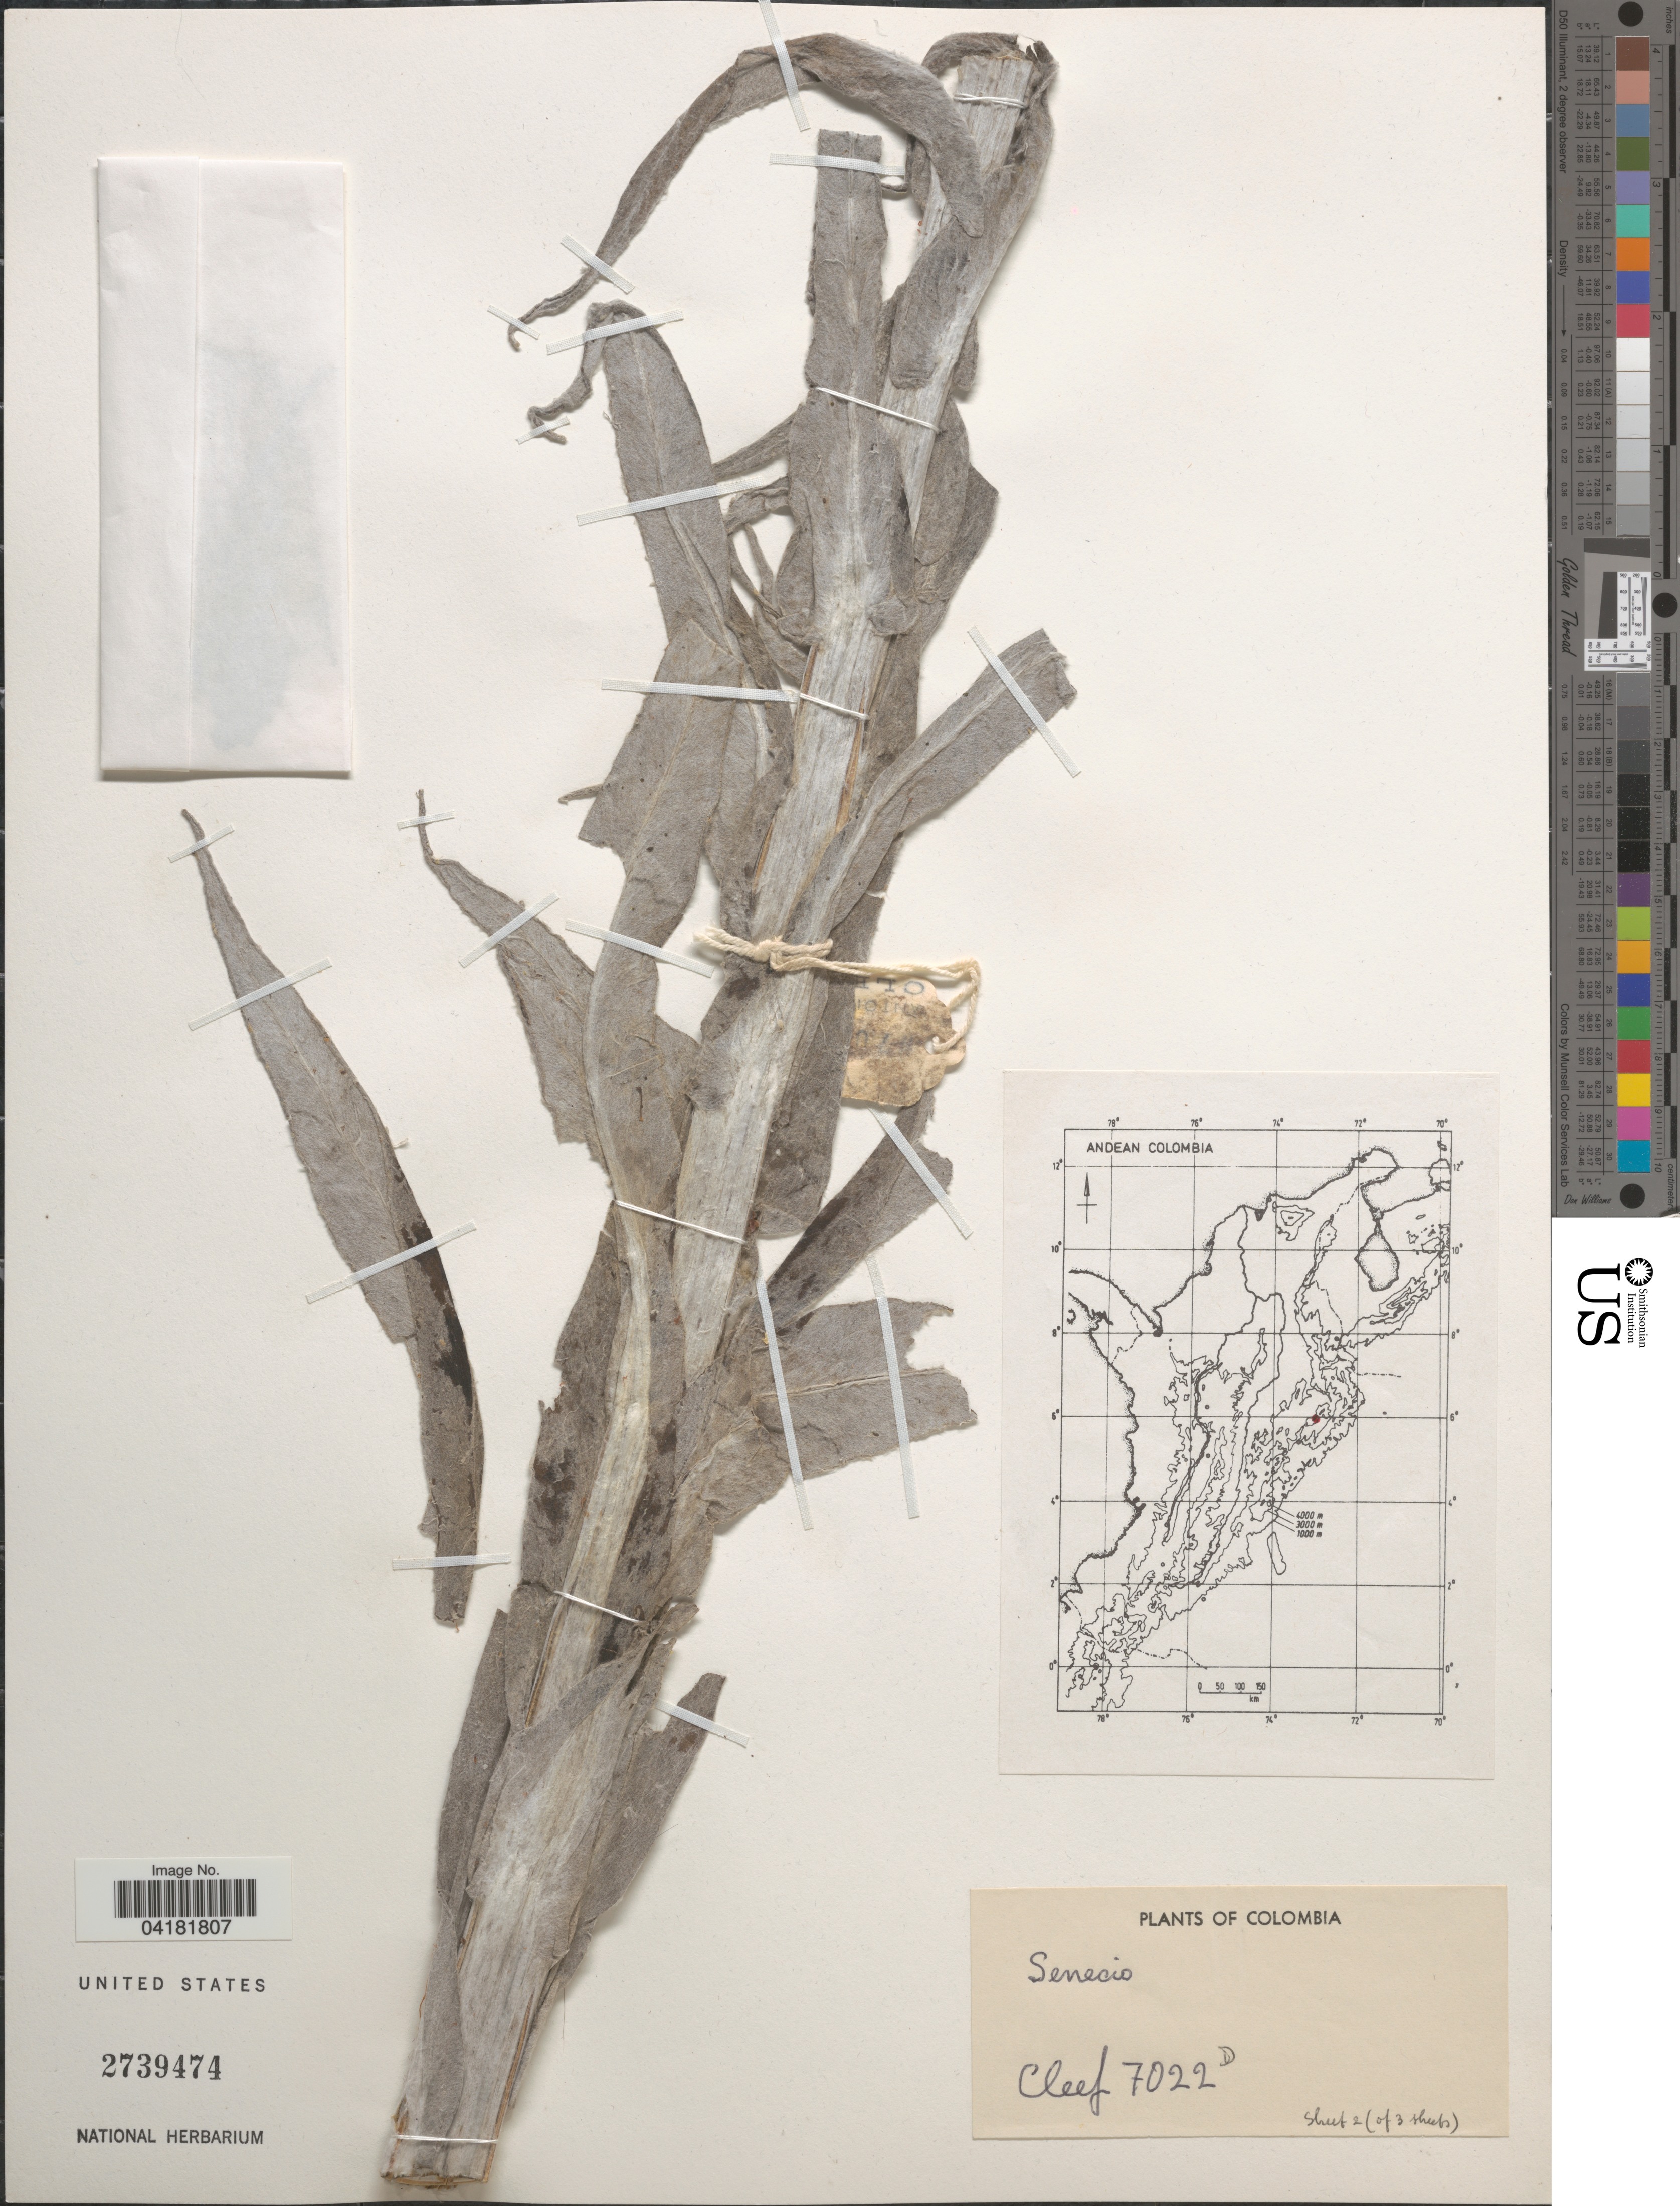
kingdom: Plantae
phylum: Tracheophyta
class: Magnoliopsida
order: Asterales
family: Asteraceae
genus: Senecio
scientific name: Senecio sp.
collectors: Cleef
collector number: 7022D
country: Colombia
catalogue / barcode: US 2739474